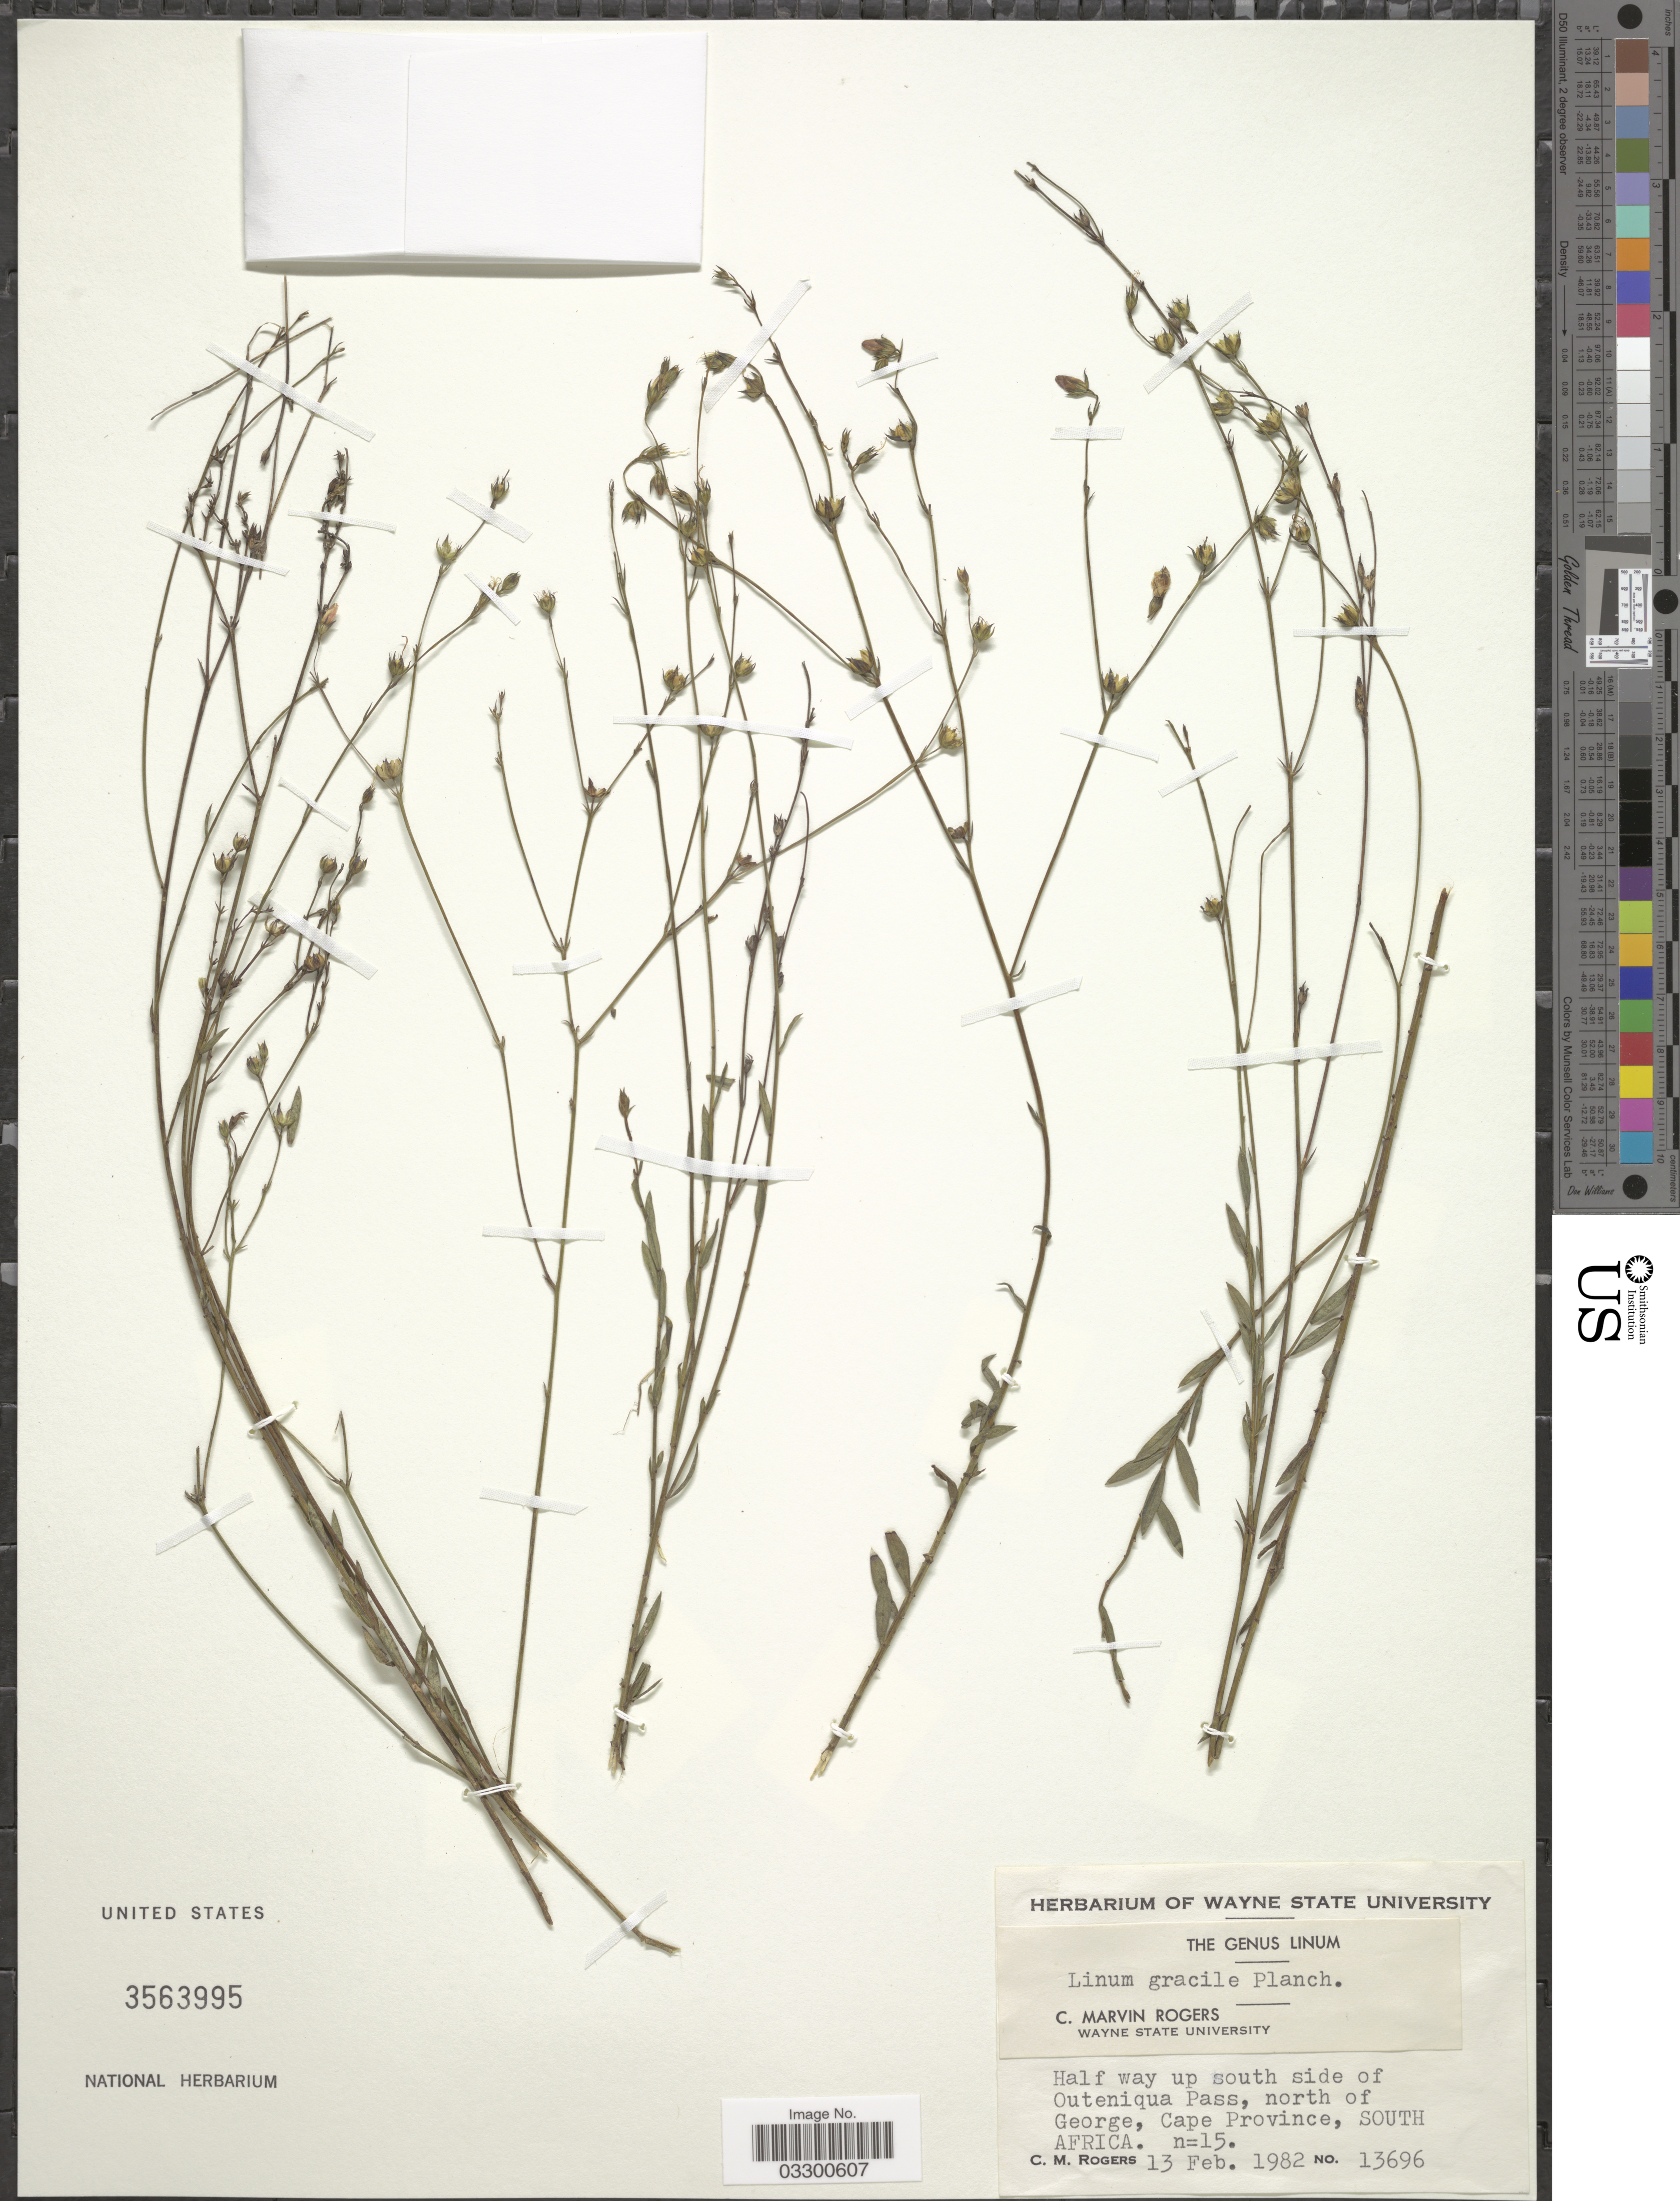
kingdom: Plantae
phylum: Tracheophyta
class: Magnoliopsida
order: Malpighiales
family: Linaceae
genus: Linum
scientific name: Linum gracile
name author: Planch.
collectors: C. M. Rogers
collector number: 13696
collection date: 1982-02-13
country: South Africa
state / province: Western Cape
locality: Half way up south side of Outeniqua Pass, north of George.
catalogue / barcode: US 3563995